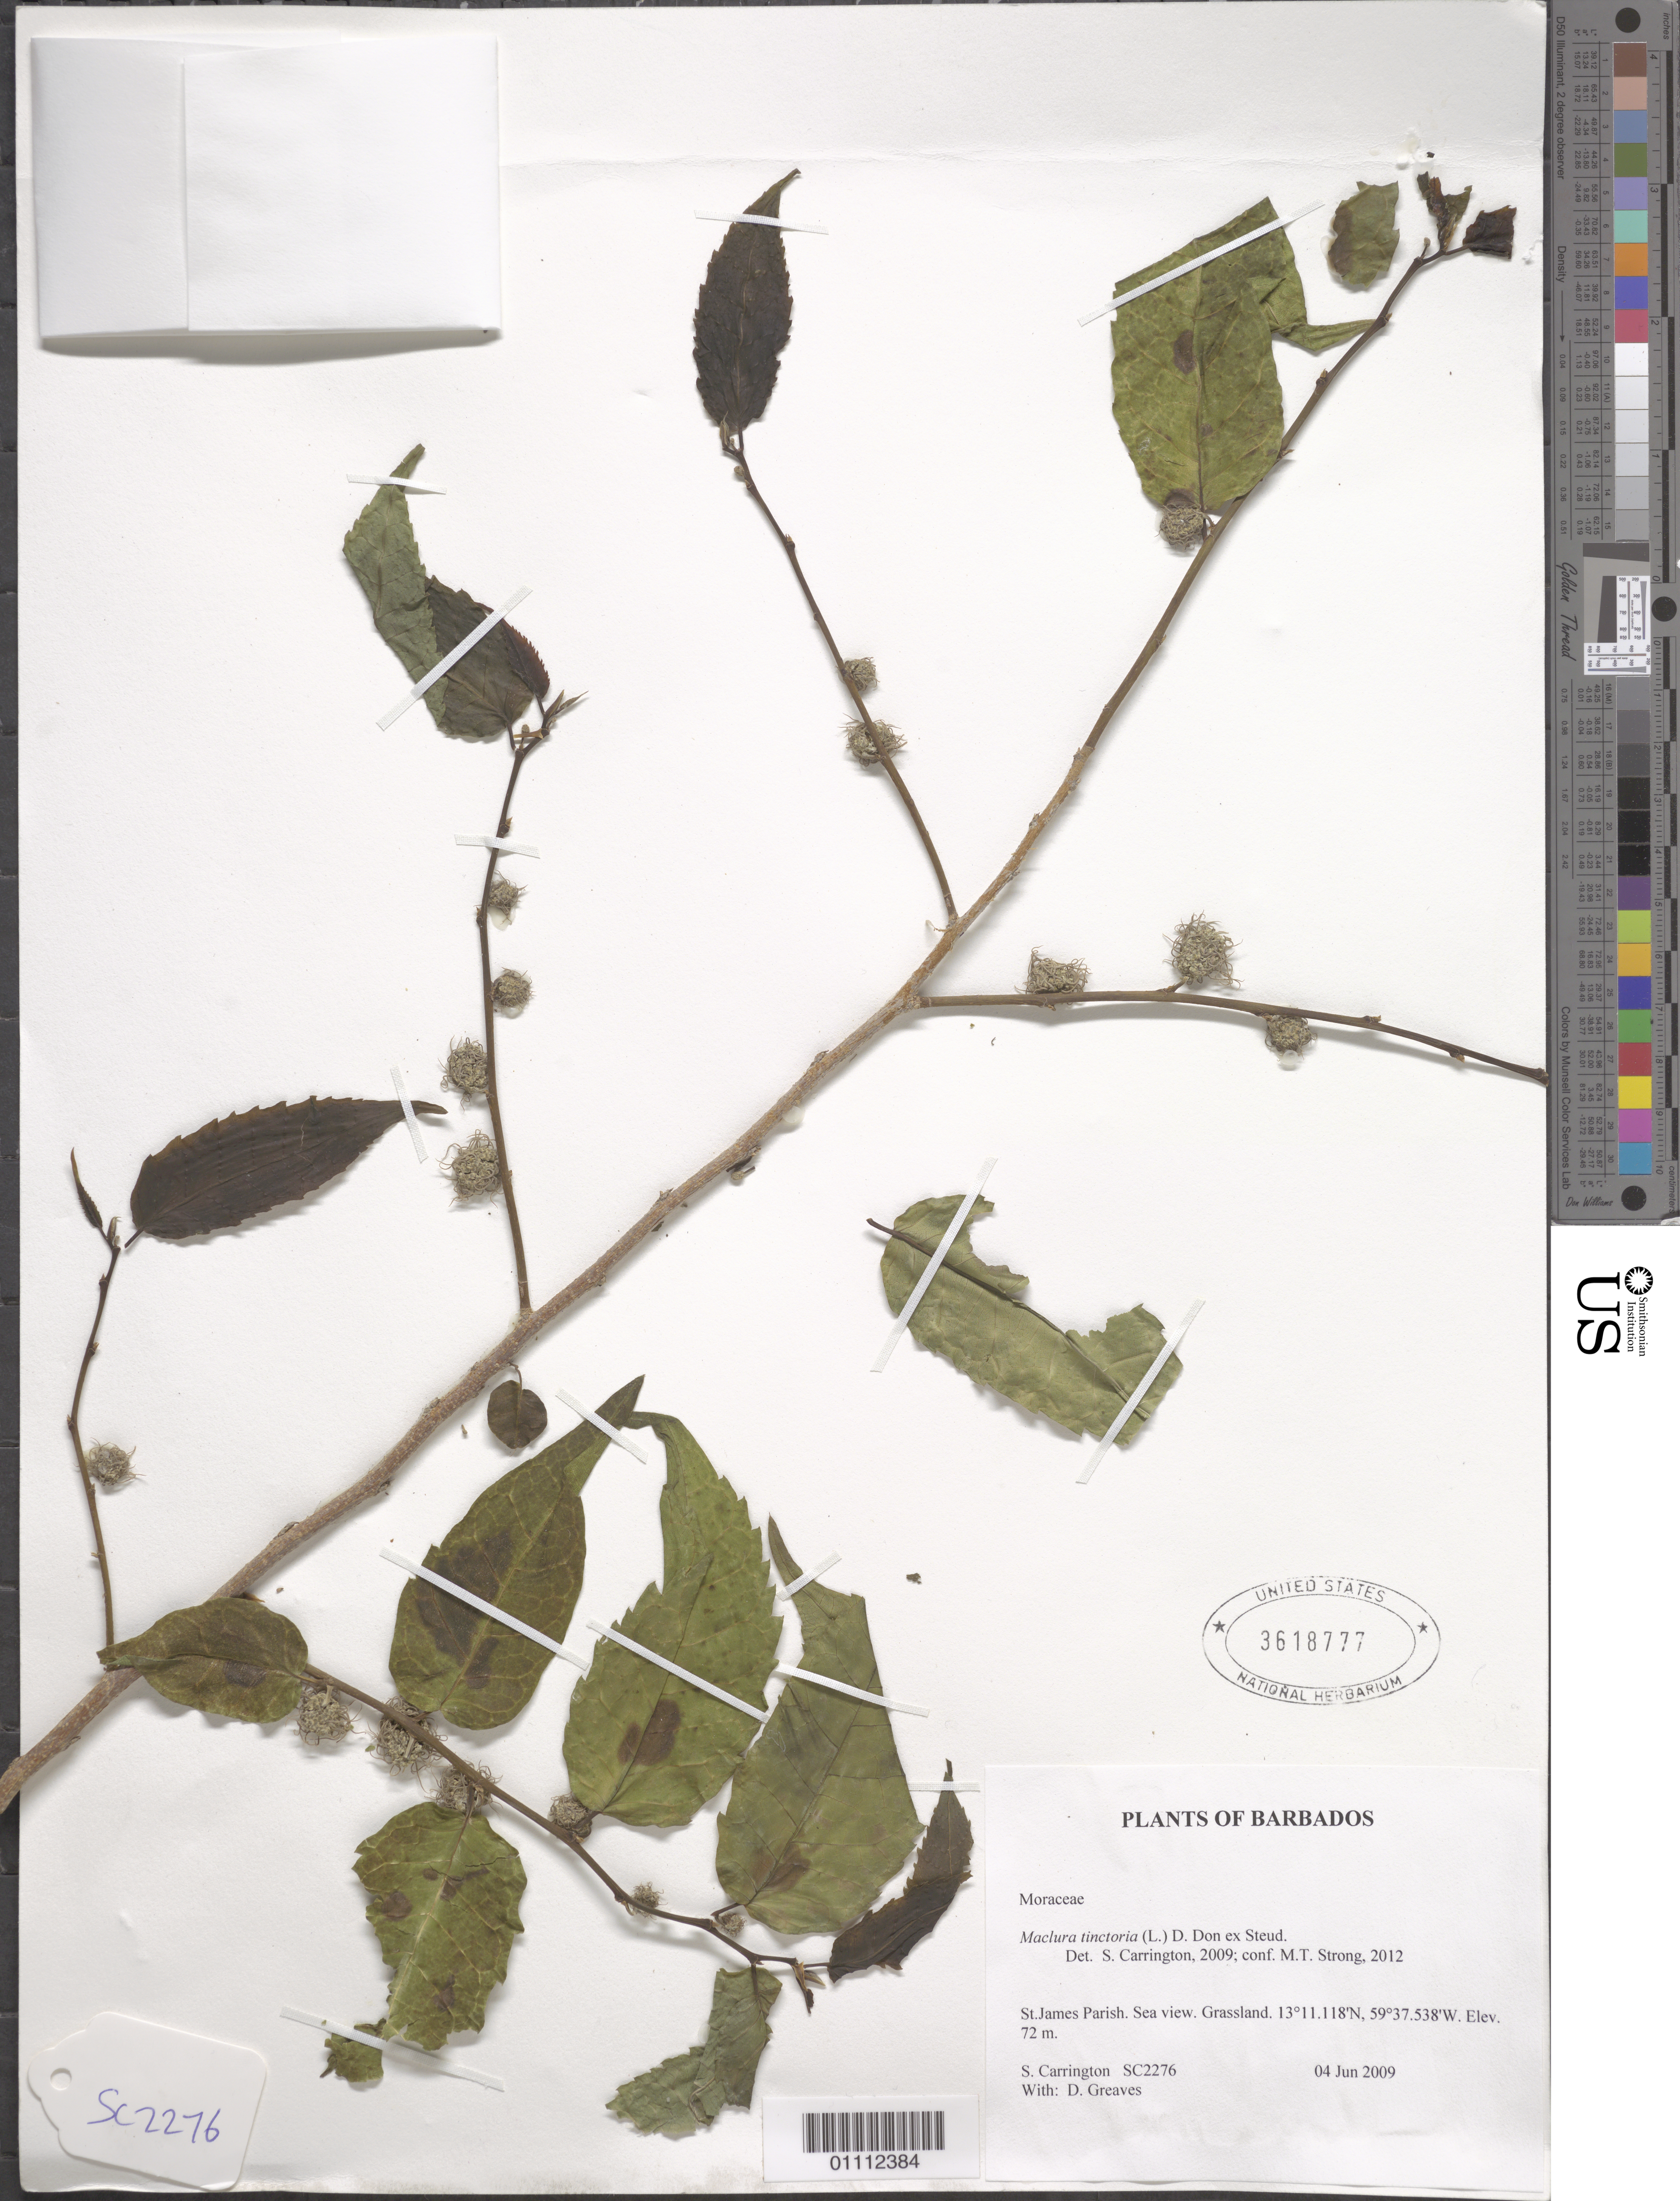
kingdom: Plantae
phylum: Tracheophyta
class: Magnoliopsida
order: Rosales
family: Moraceae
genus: Maclura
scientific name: Maclura tinctoria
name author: (L.) D. Don ex Steud.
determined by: Carrington, C. M. S.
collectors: C. M. S. Carrington & D. Greaves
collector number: SC2276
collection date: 2009-06-04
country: Barbados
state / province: Saint James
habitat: Sea view. Grassland.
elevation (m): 72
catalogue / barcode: US 3618777